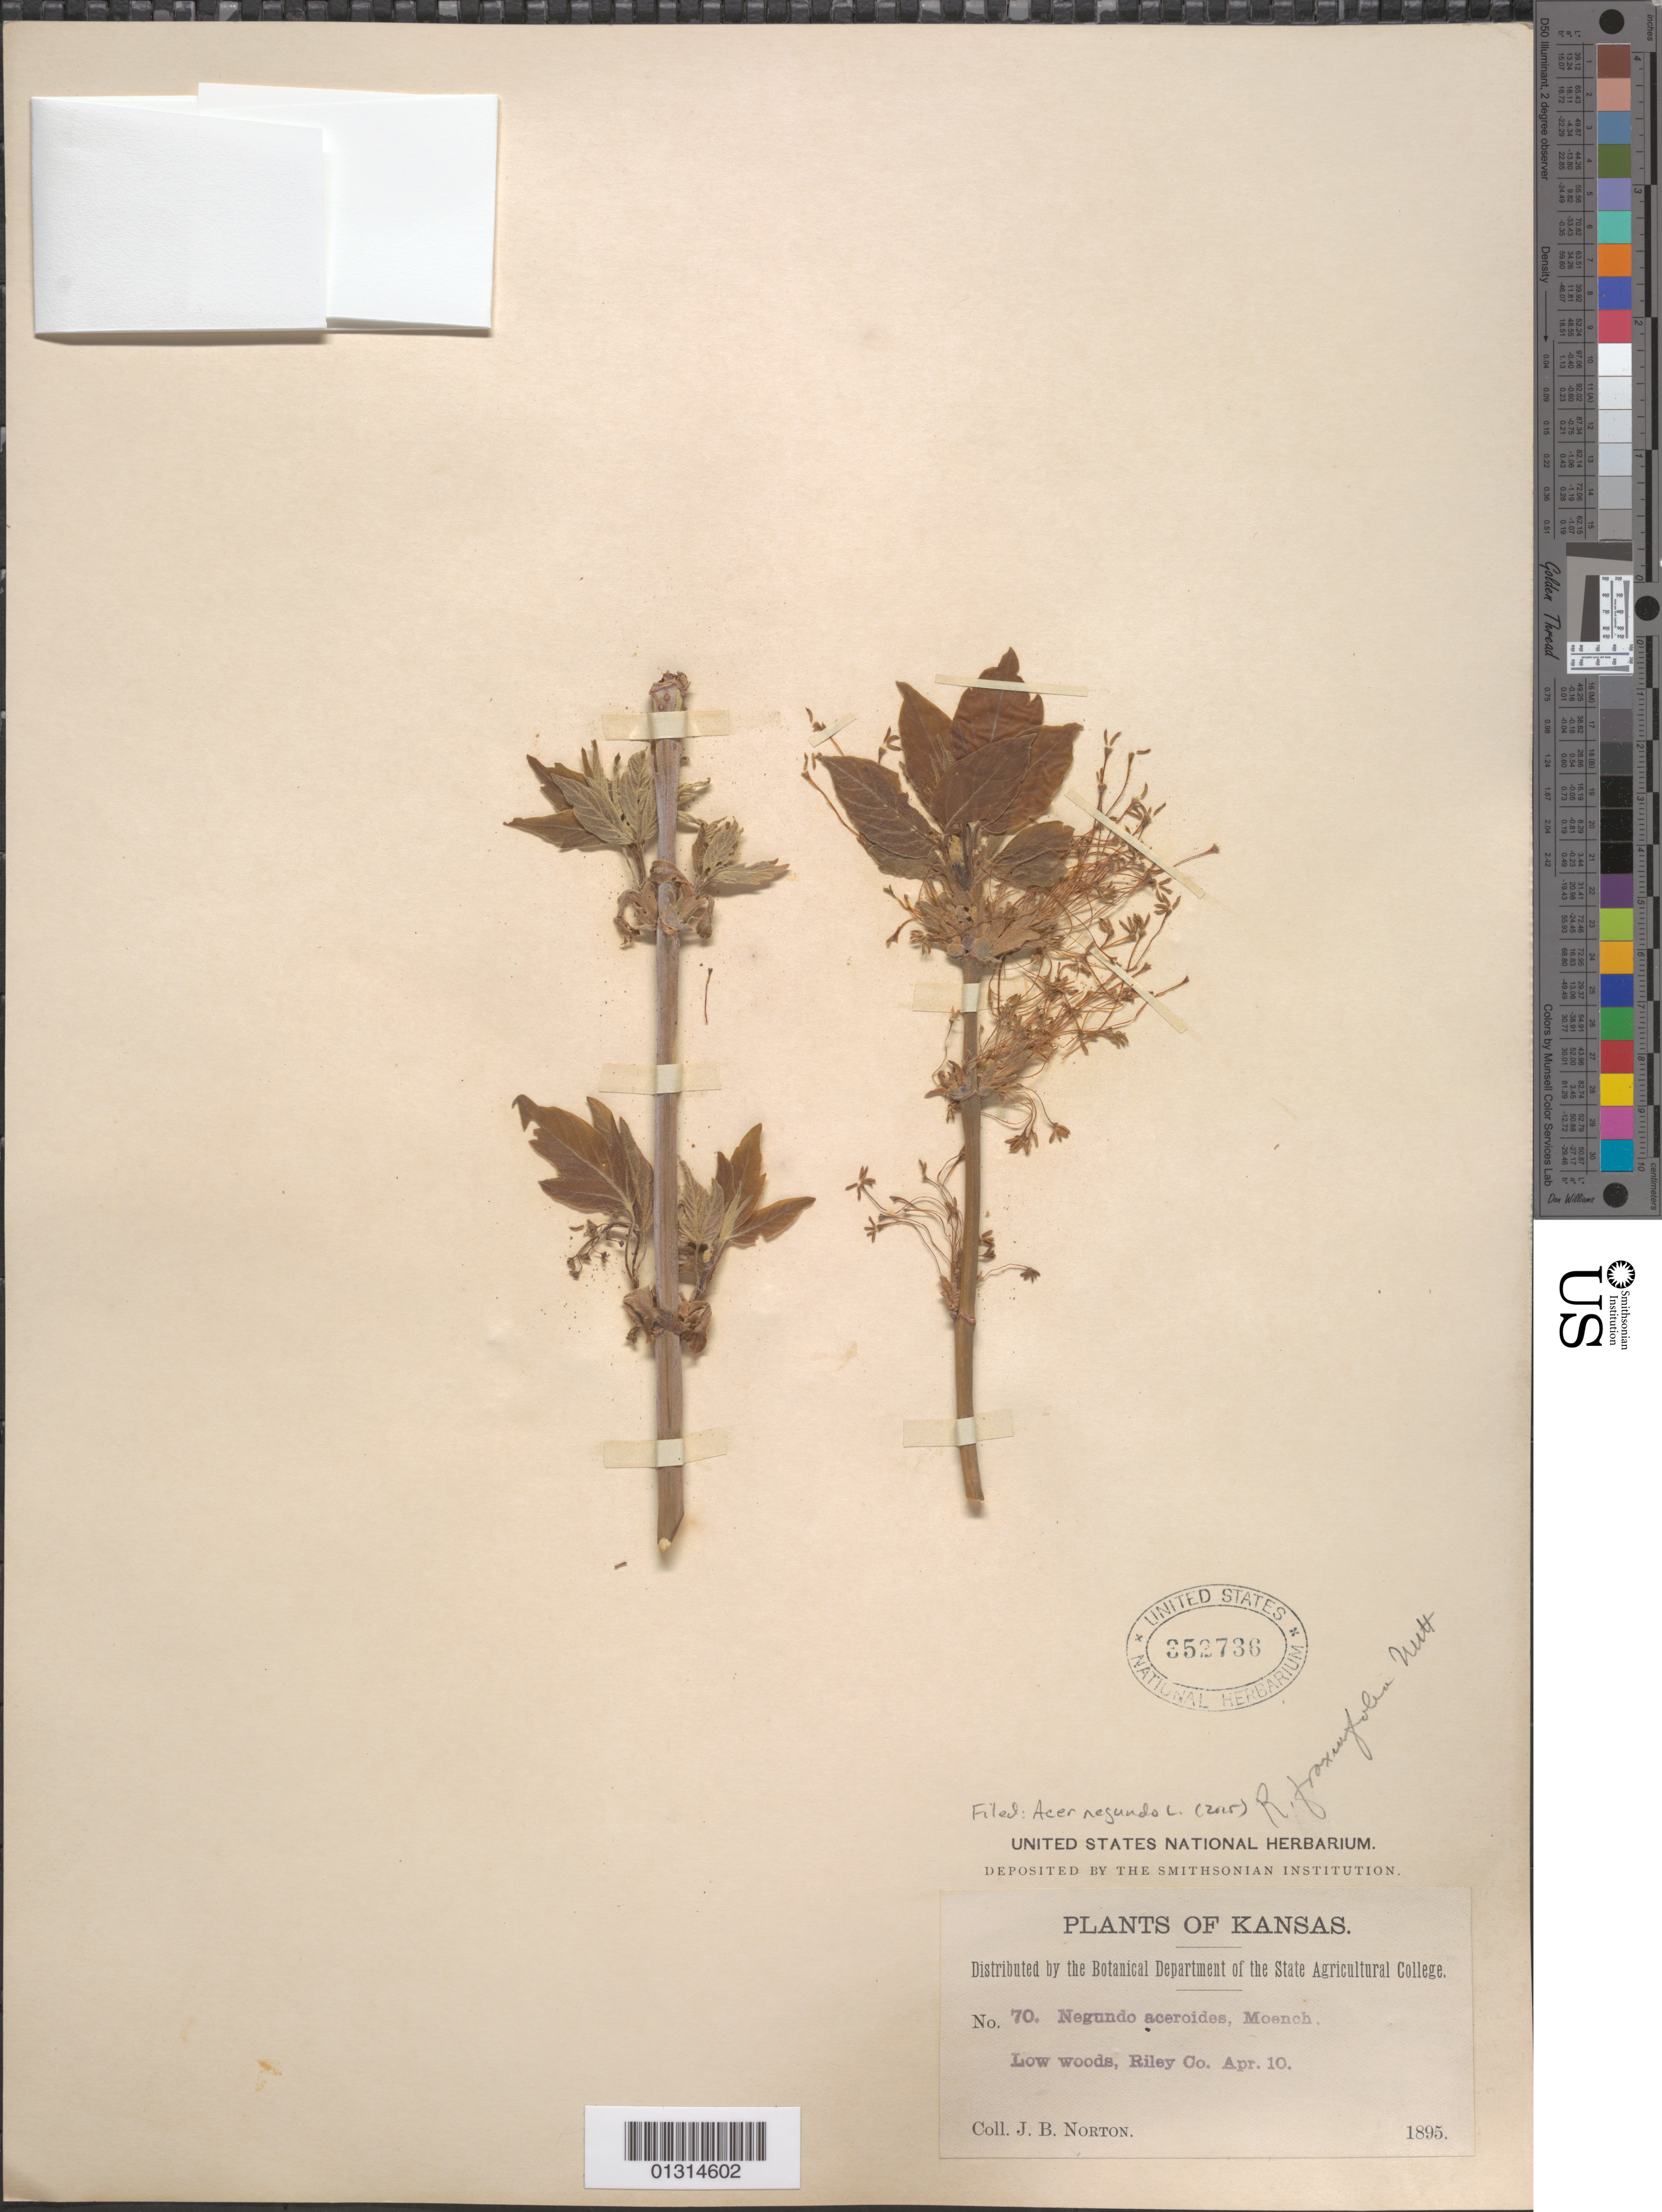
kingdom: Plantae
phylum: Tracheophyta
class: Magnoliopsida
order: Sapindales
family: Sapindaceae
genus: Acer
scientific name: Acer negundo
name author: L.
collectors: J. B. Norton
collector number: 70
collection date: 1895-04-10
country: United States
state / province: Kansas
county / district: Riley County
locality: Riley County.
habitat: Low woods.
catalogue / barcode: US 352736